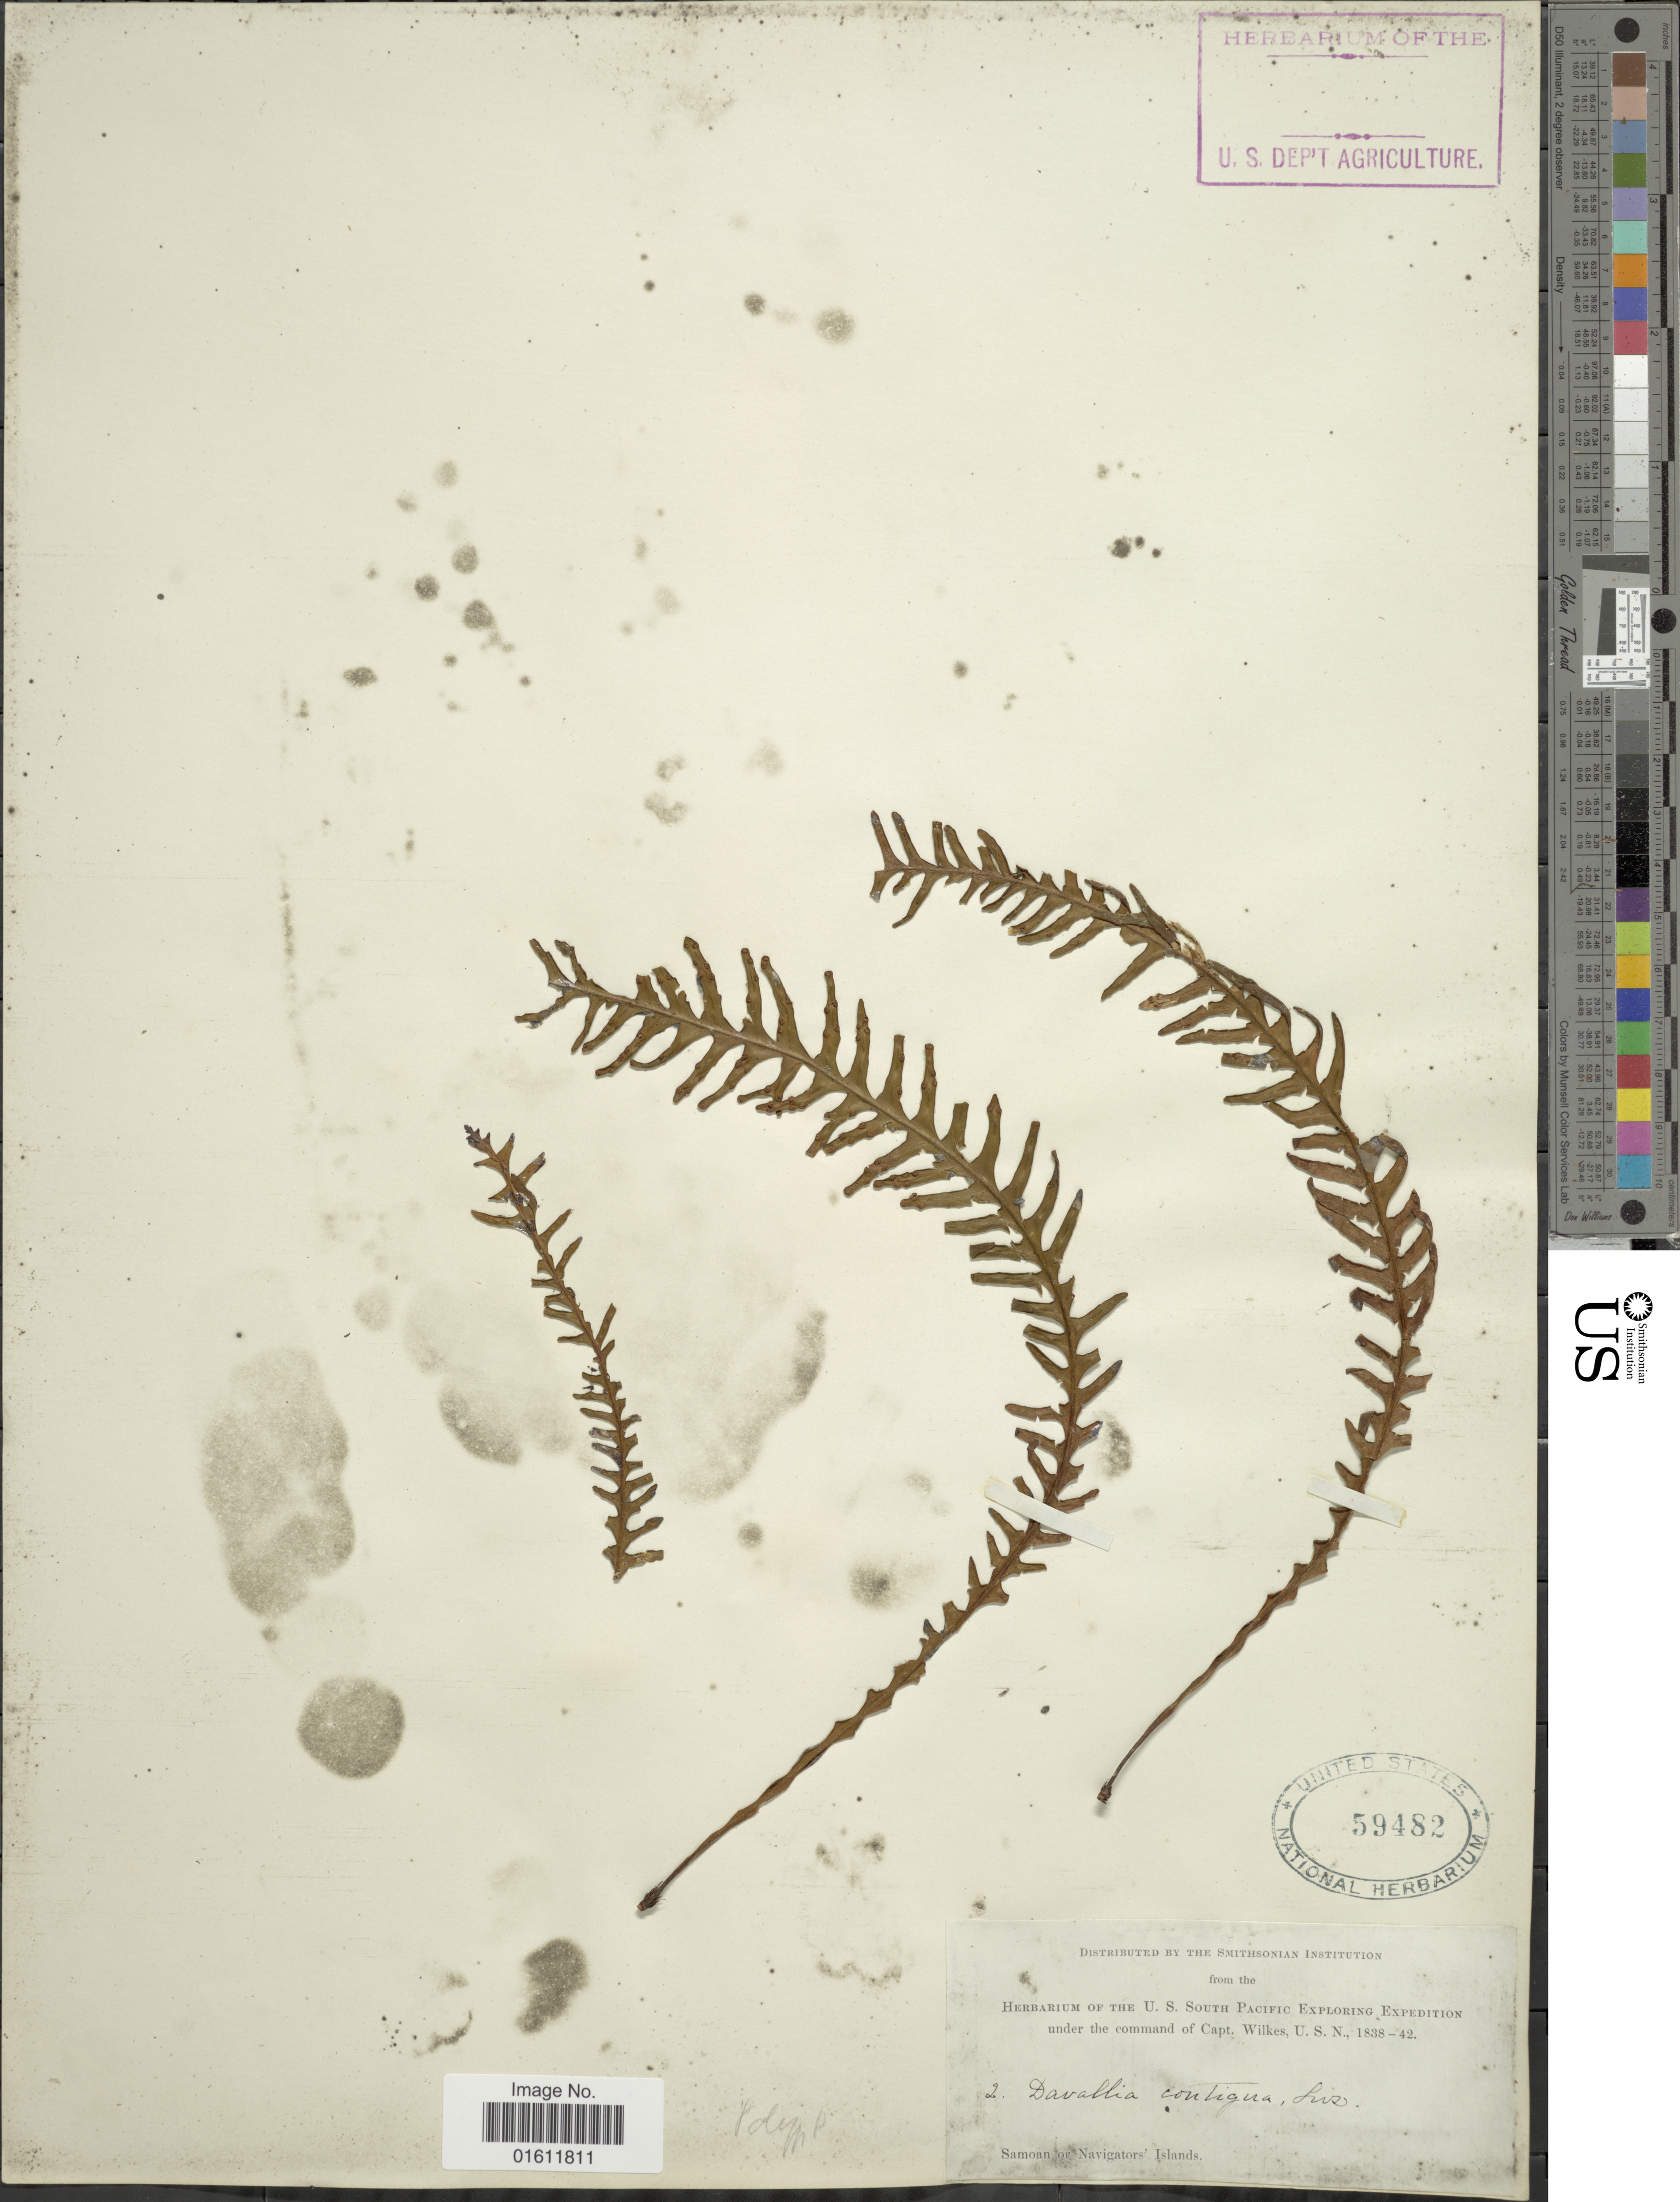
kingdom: Plantae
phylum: Tracheophyta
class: Polypodiopsida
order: Polypodiales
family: Polypodiaceae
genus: Prosaptia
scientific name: Prosaptia contigua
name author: (G. Forst.) Presl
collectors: Wilkes Explor. Exped.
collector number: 2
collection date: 1838/1842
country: American Samoa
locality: Samoan or Navigators'Islands, South Pacific.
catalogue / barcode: US 59482